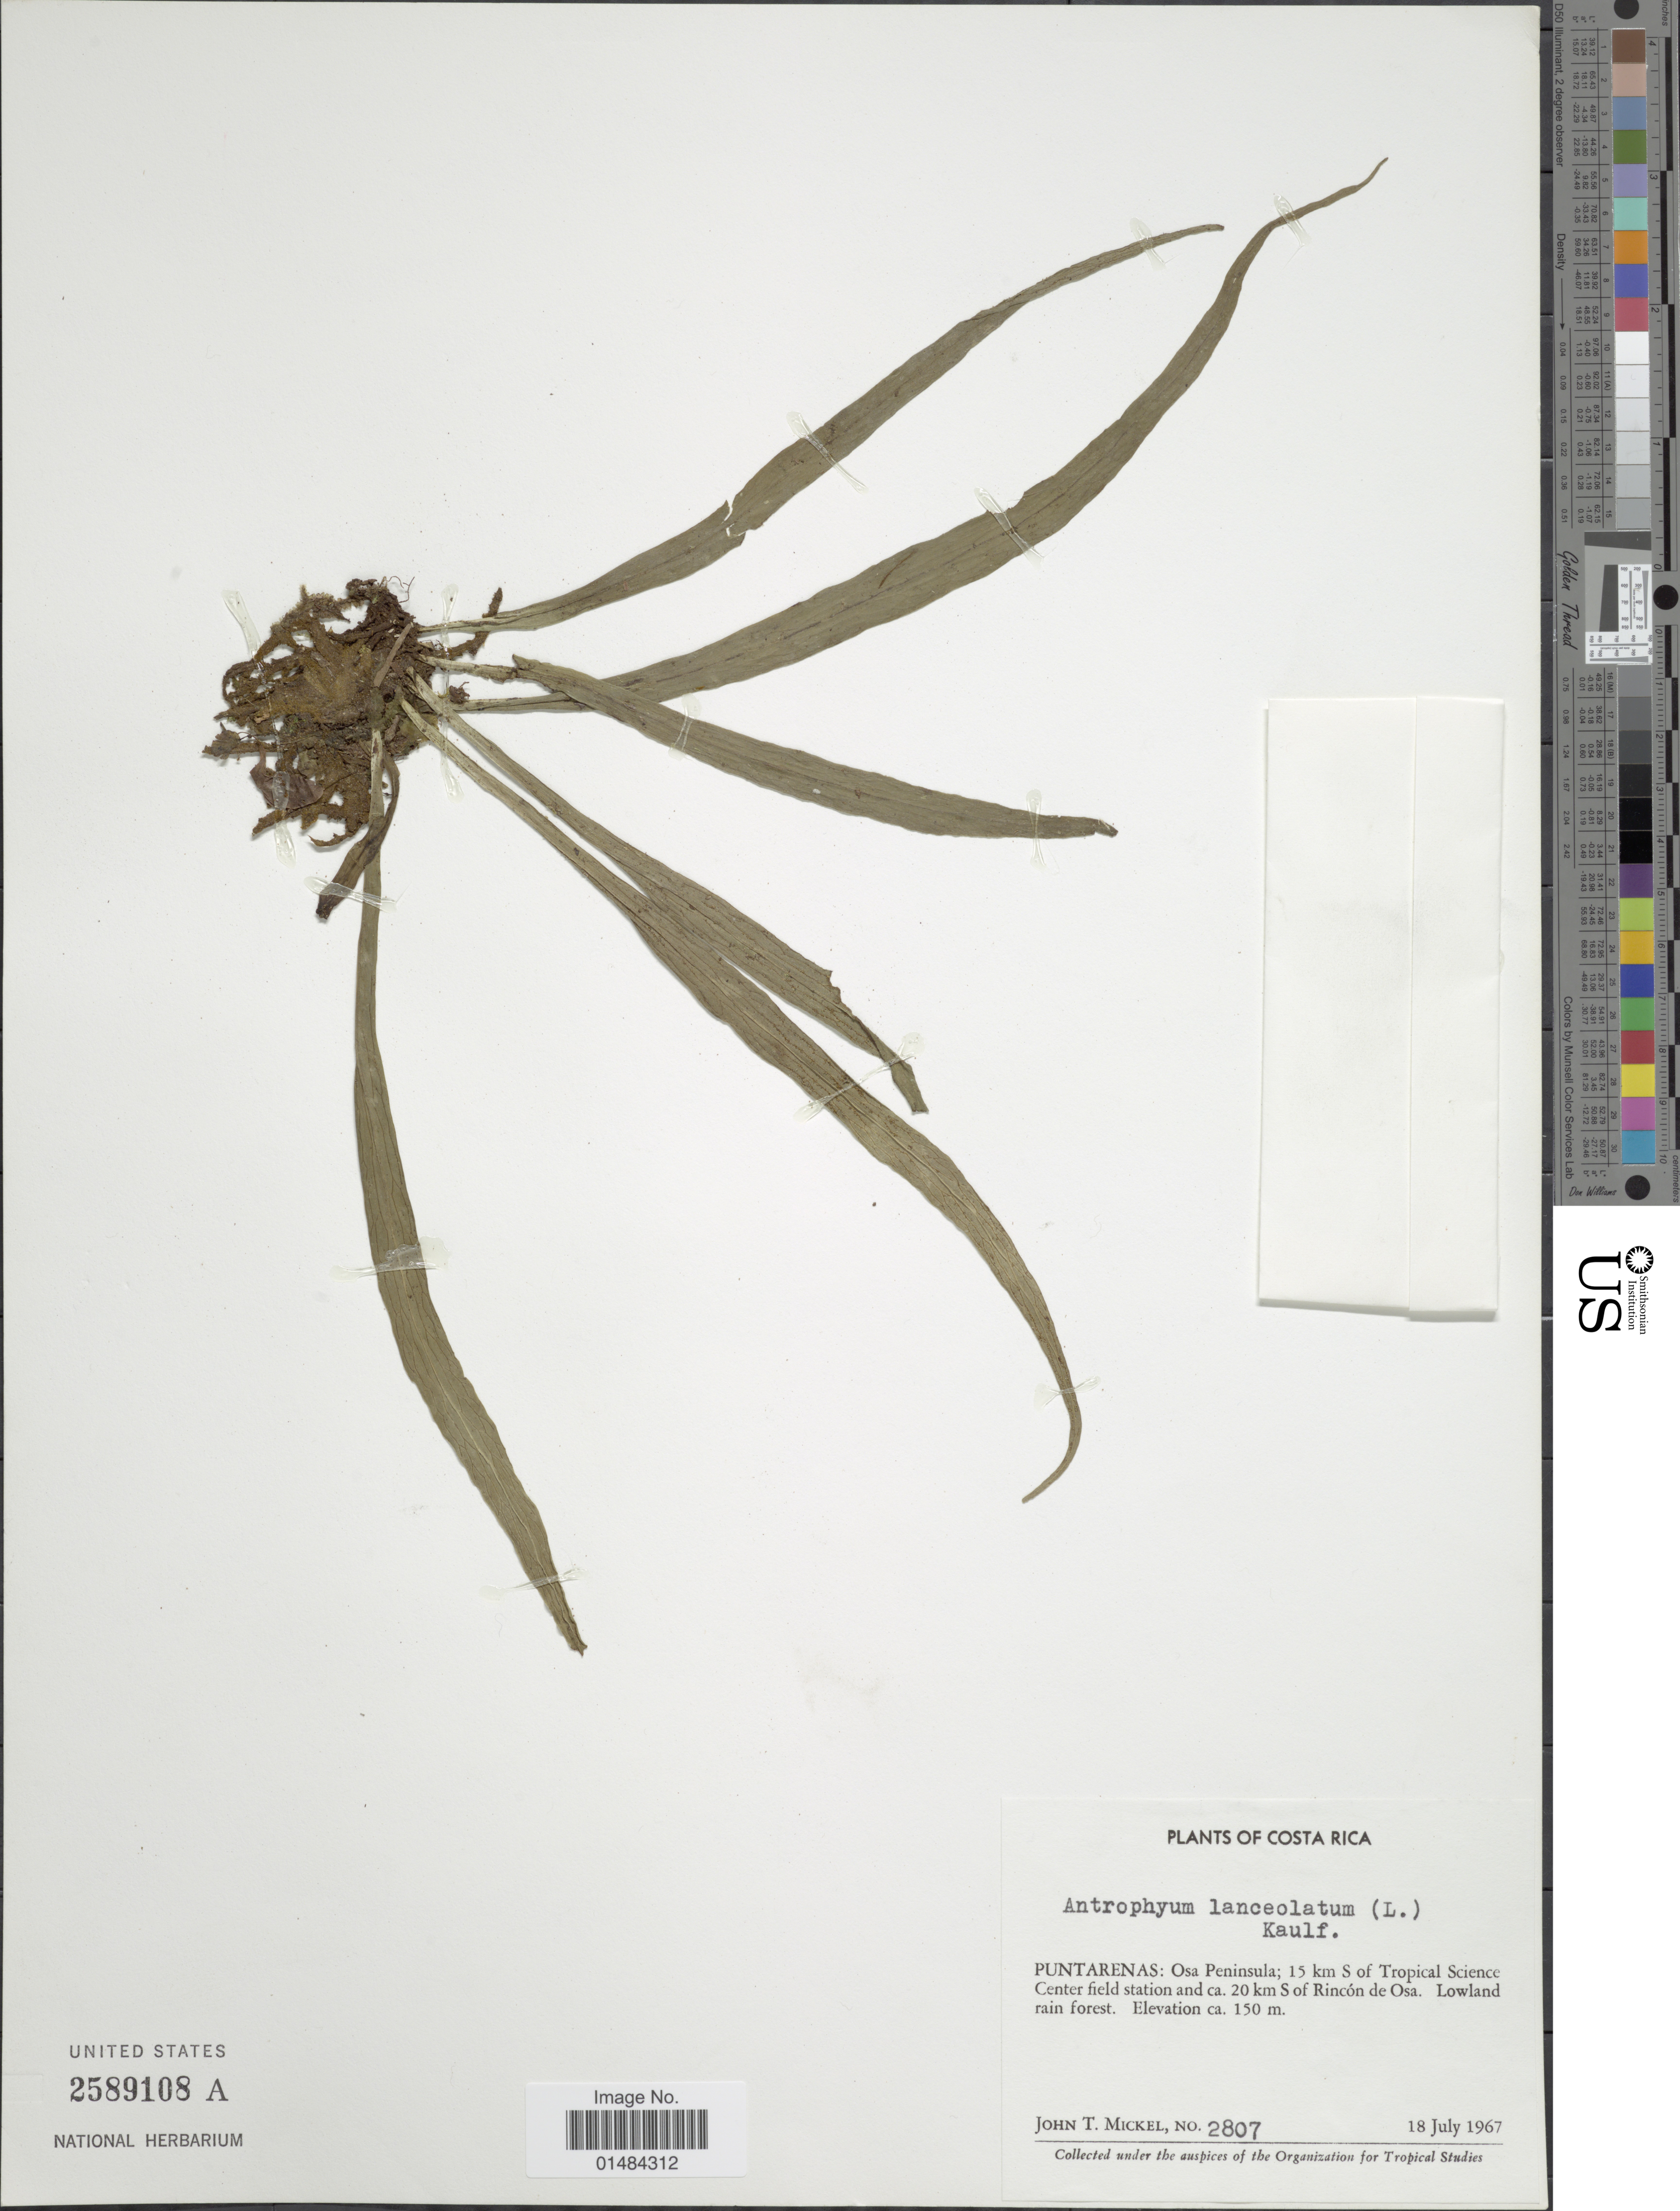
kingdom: Plantae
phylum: Tracheophyta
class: Polypodiopsida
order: Polypodiales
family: Pteridaceae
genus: Polytaenium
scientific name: Polytaenium lanceolatum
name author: (L.) Desv.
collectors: J. T. Mickel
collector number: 2807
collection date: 1967-07-18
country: Costa Rica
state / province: Puntarenas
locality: Costa Rica, Puntarenas: Osa Peninsula; 15 km S. of Tropical Science Center field station and ca. 20 km S of Rincón de Osa.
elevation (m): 150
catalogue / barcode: US 2589108A